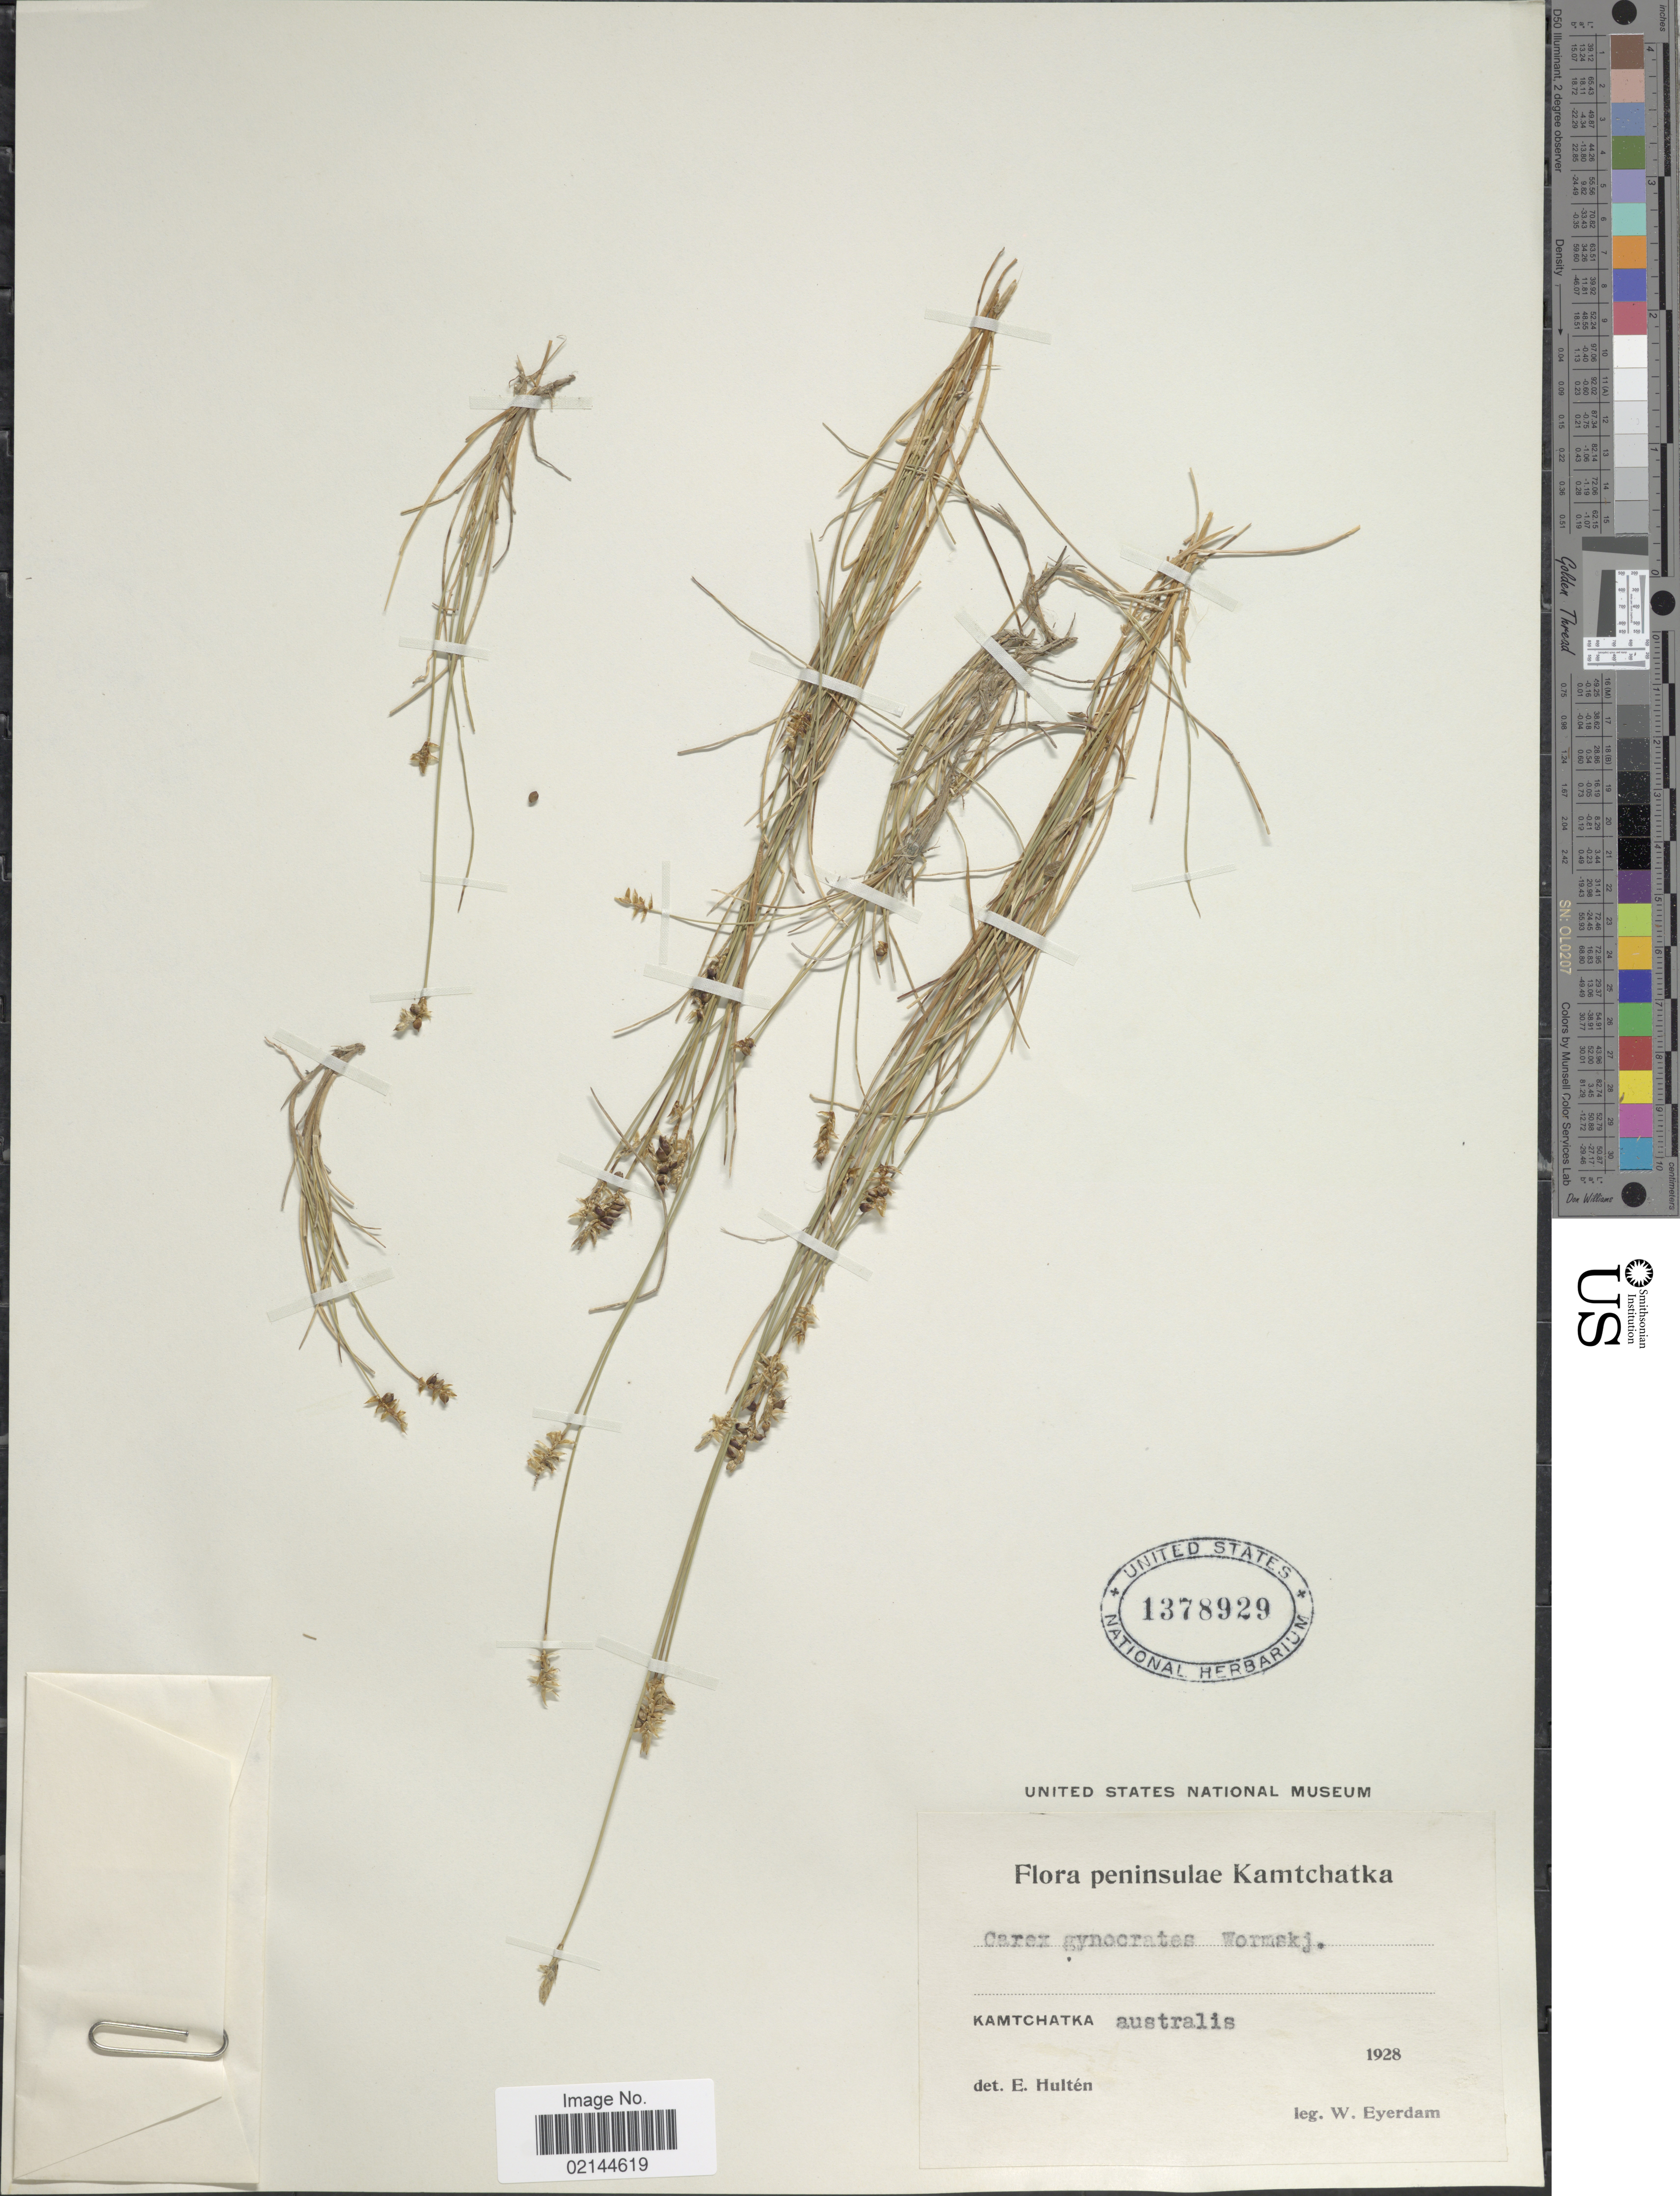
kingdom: Plantae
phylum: Tracheophyta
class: Liliopsida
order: Poales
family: Cyperaceae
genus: Carex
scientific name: Carex nardina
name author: (Hornem.) Fr.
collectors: W. J. Eyerdam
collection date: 1928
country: Russian Federation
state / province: Kamchatka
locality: Peninsulae Kamtchatka. Kantchatka australis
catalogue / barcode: US 1378929